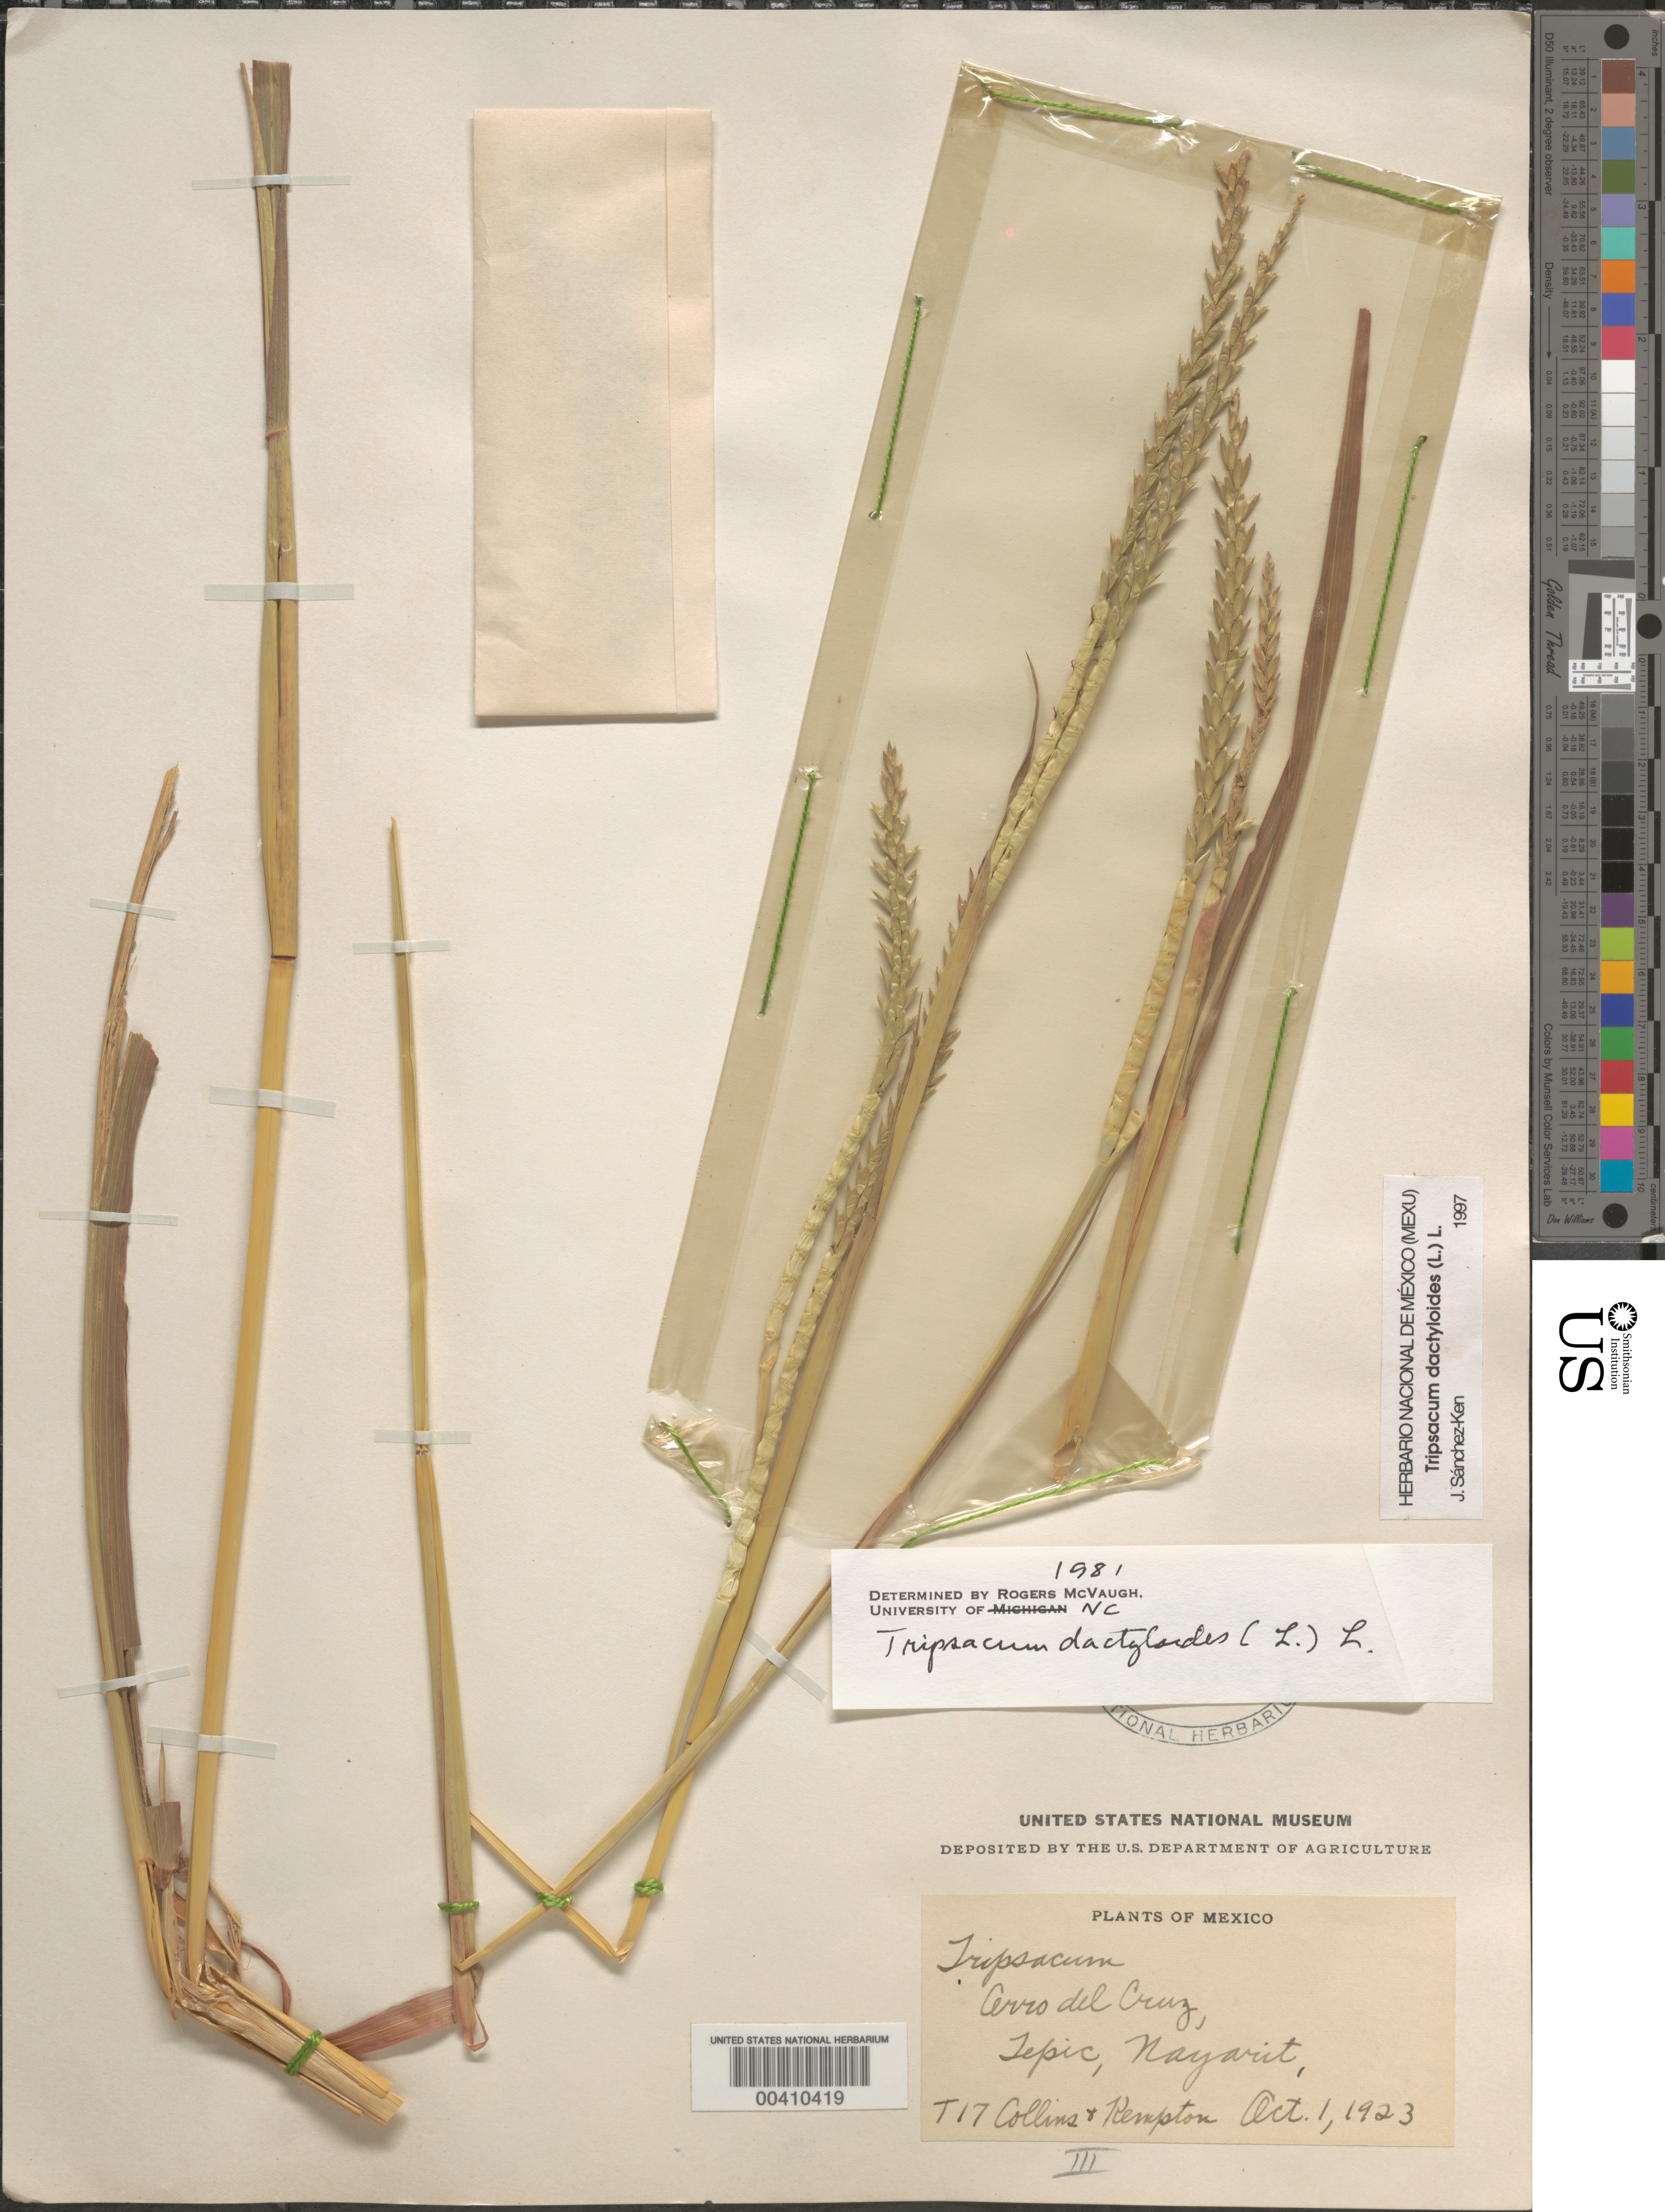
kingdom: Plantae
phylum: Tracheophyta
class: Liliopsida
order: Poales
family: Poaceae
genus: Tripsacum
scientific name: Tripsacum dactyloides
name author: (L.) L.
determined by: McVaugh, R.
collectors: -. Collins & Kempton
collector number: T17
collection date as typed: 1 Oct 1923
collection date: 1923-10-01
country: Mexico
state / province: Nayarit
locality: Cerro del Cruz, Tepic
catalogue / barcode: US 1646108